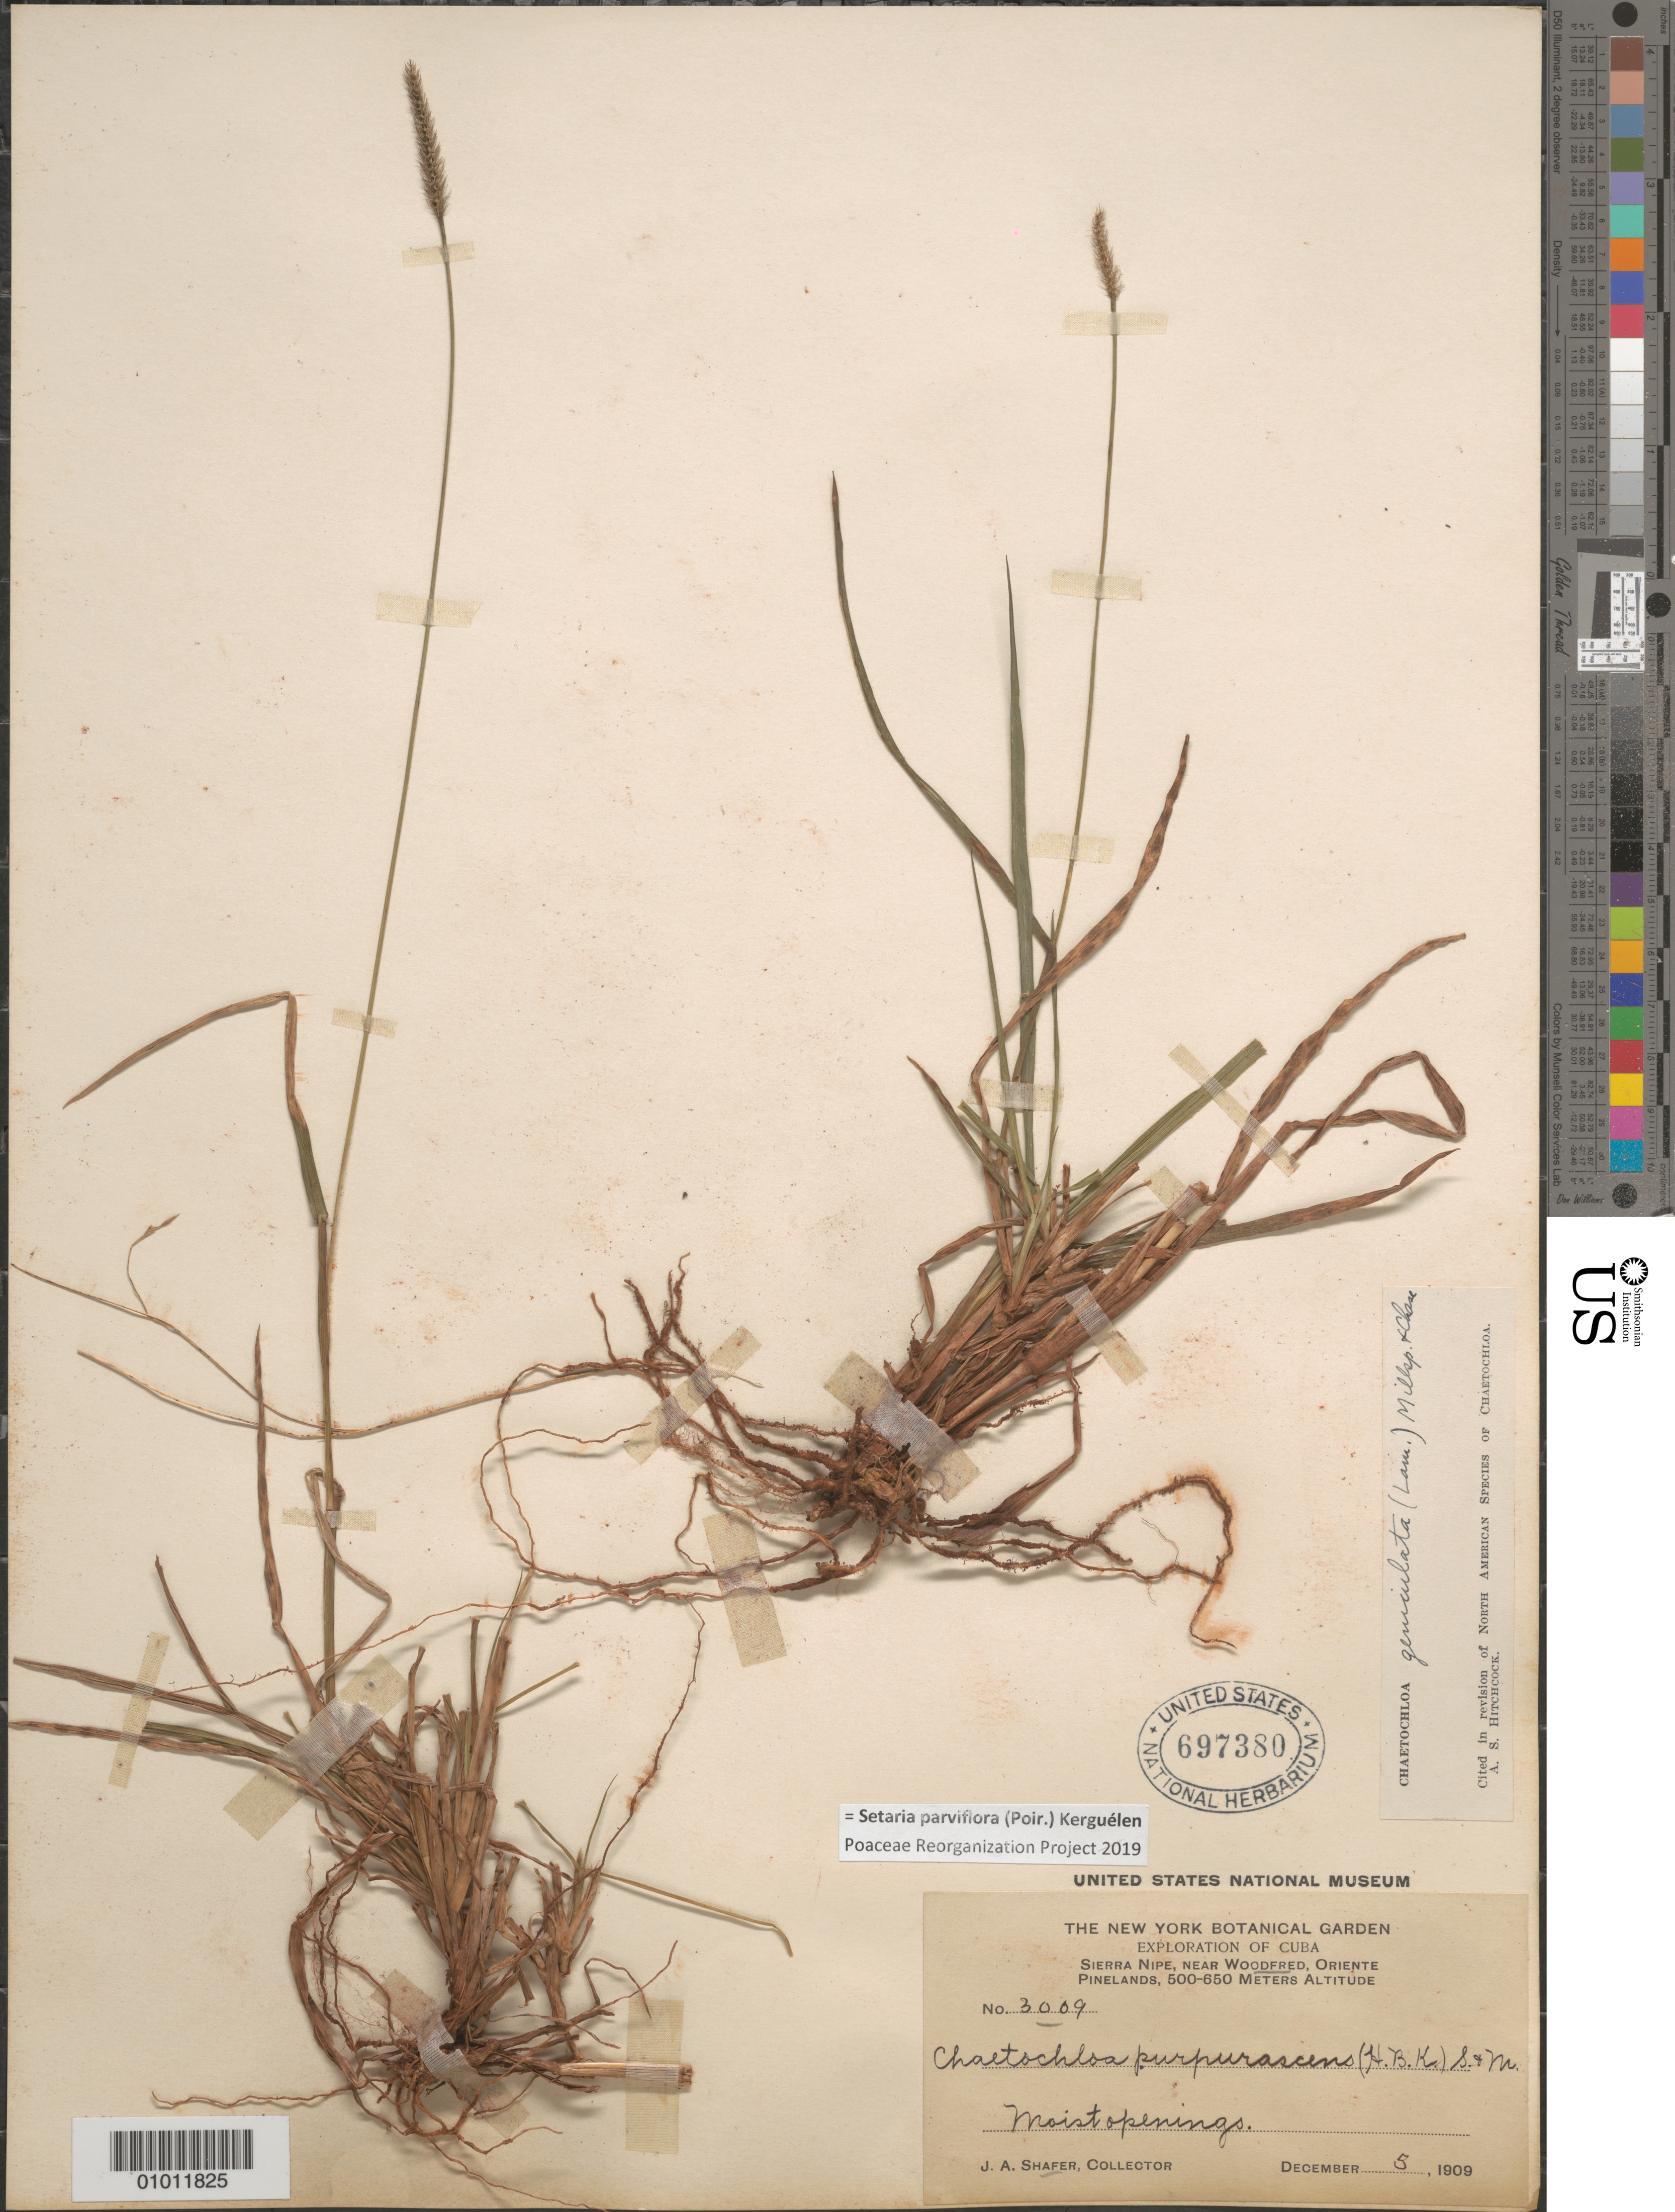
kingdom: Plantae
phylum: Tracheophyta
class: Liliopsida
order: Poales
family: Poaceae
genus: Setaria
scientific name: Setaria parviflora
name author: (Poir.) Kerguélen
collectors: J. A. Shafer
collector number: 3009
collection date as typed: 05 Dec 1909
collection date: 1909-12-05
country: Cuba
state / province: Holguín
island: Cuba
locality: Sierra Nipe, near Woodfred [Oriente]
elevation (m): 500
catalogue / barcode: US 697380